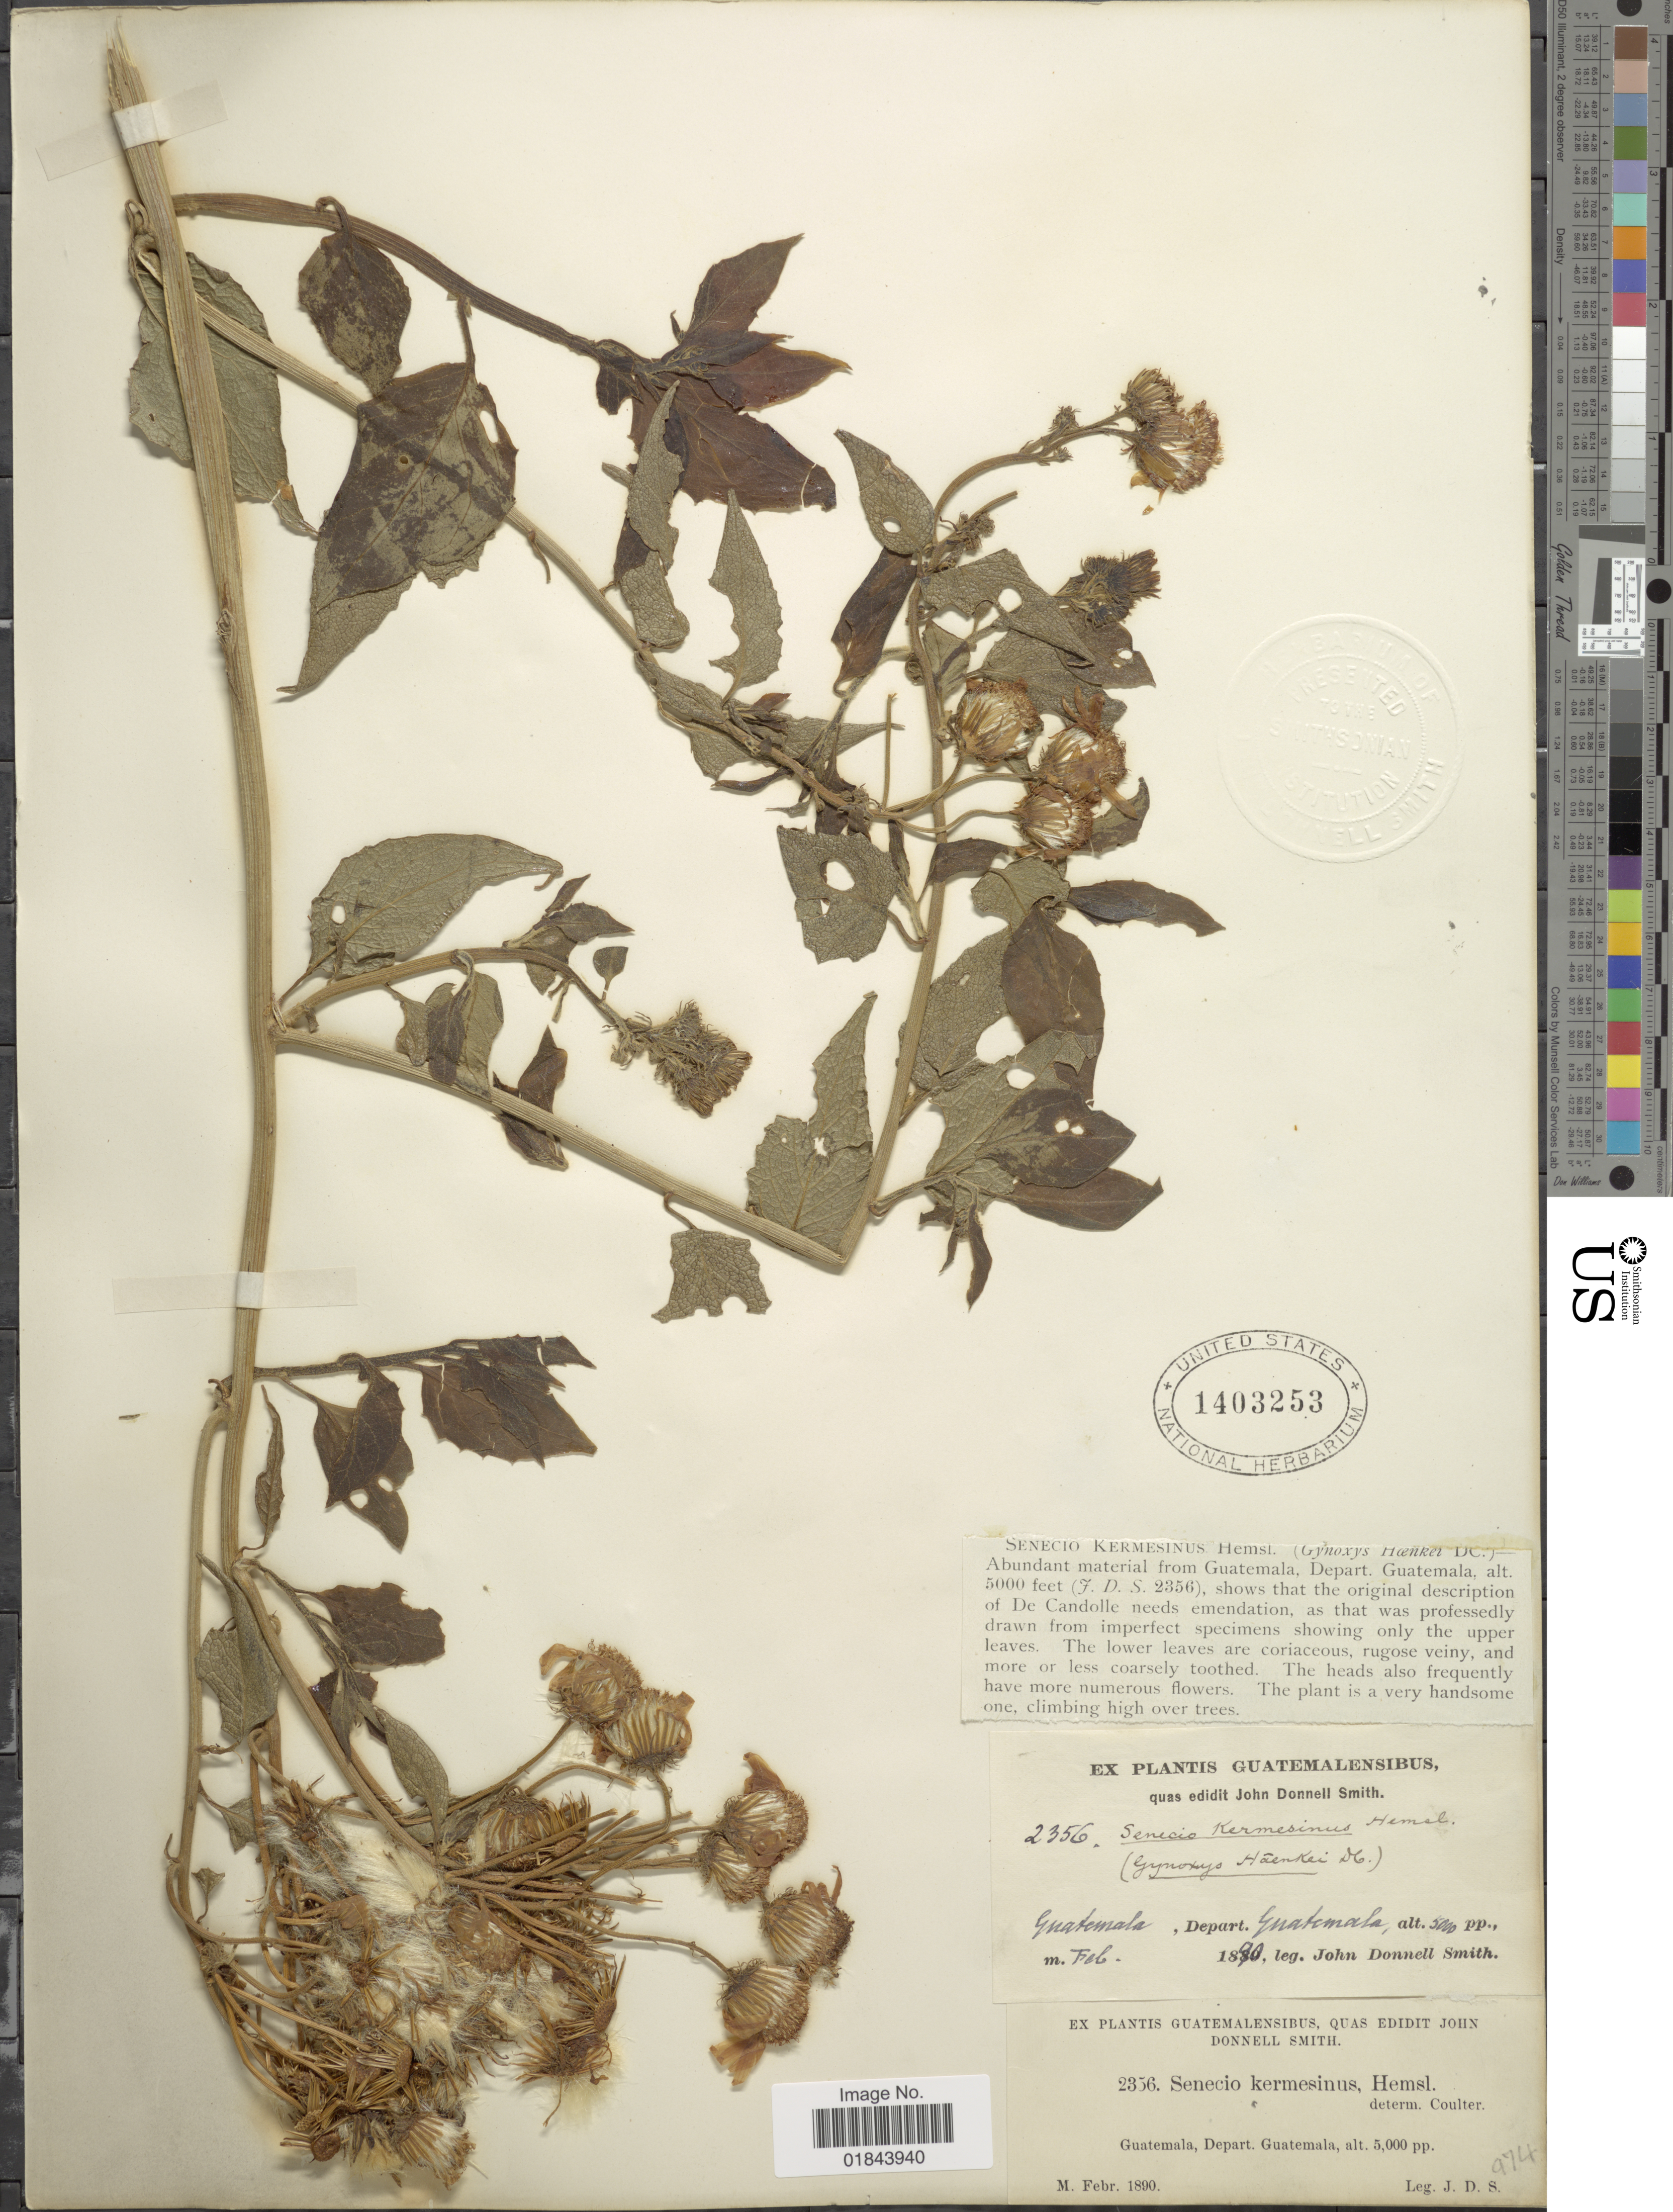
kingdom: Plantae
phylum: Tracheophyta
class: Magnoliopsida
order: Asterales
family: Asteraceae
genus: Pseudogynoxys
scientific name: Pseudogynoxys haenkei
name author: (DC.) Cabrera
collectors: J. Donnell Smith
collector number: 2356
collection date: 1890-02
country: Guatemala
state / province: Guatemala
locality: Depart. Guatemala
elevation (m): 1524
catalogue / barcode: US 1403253